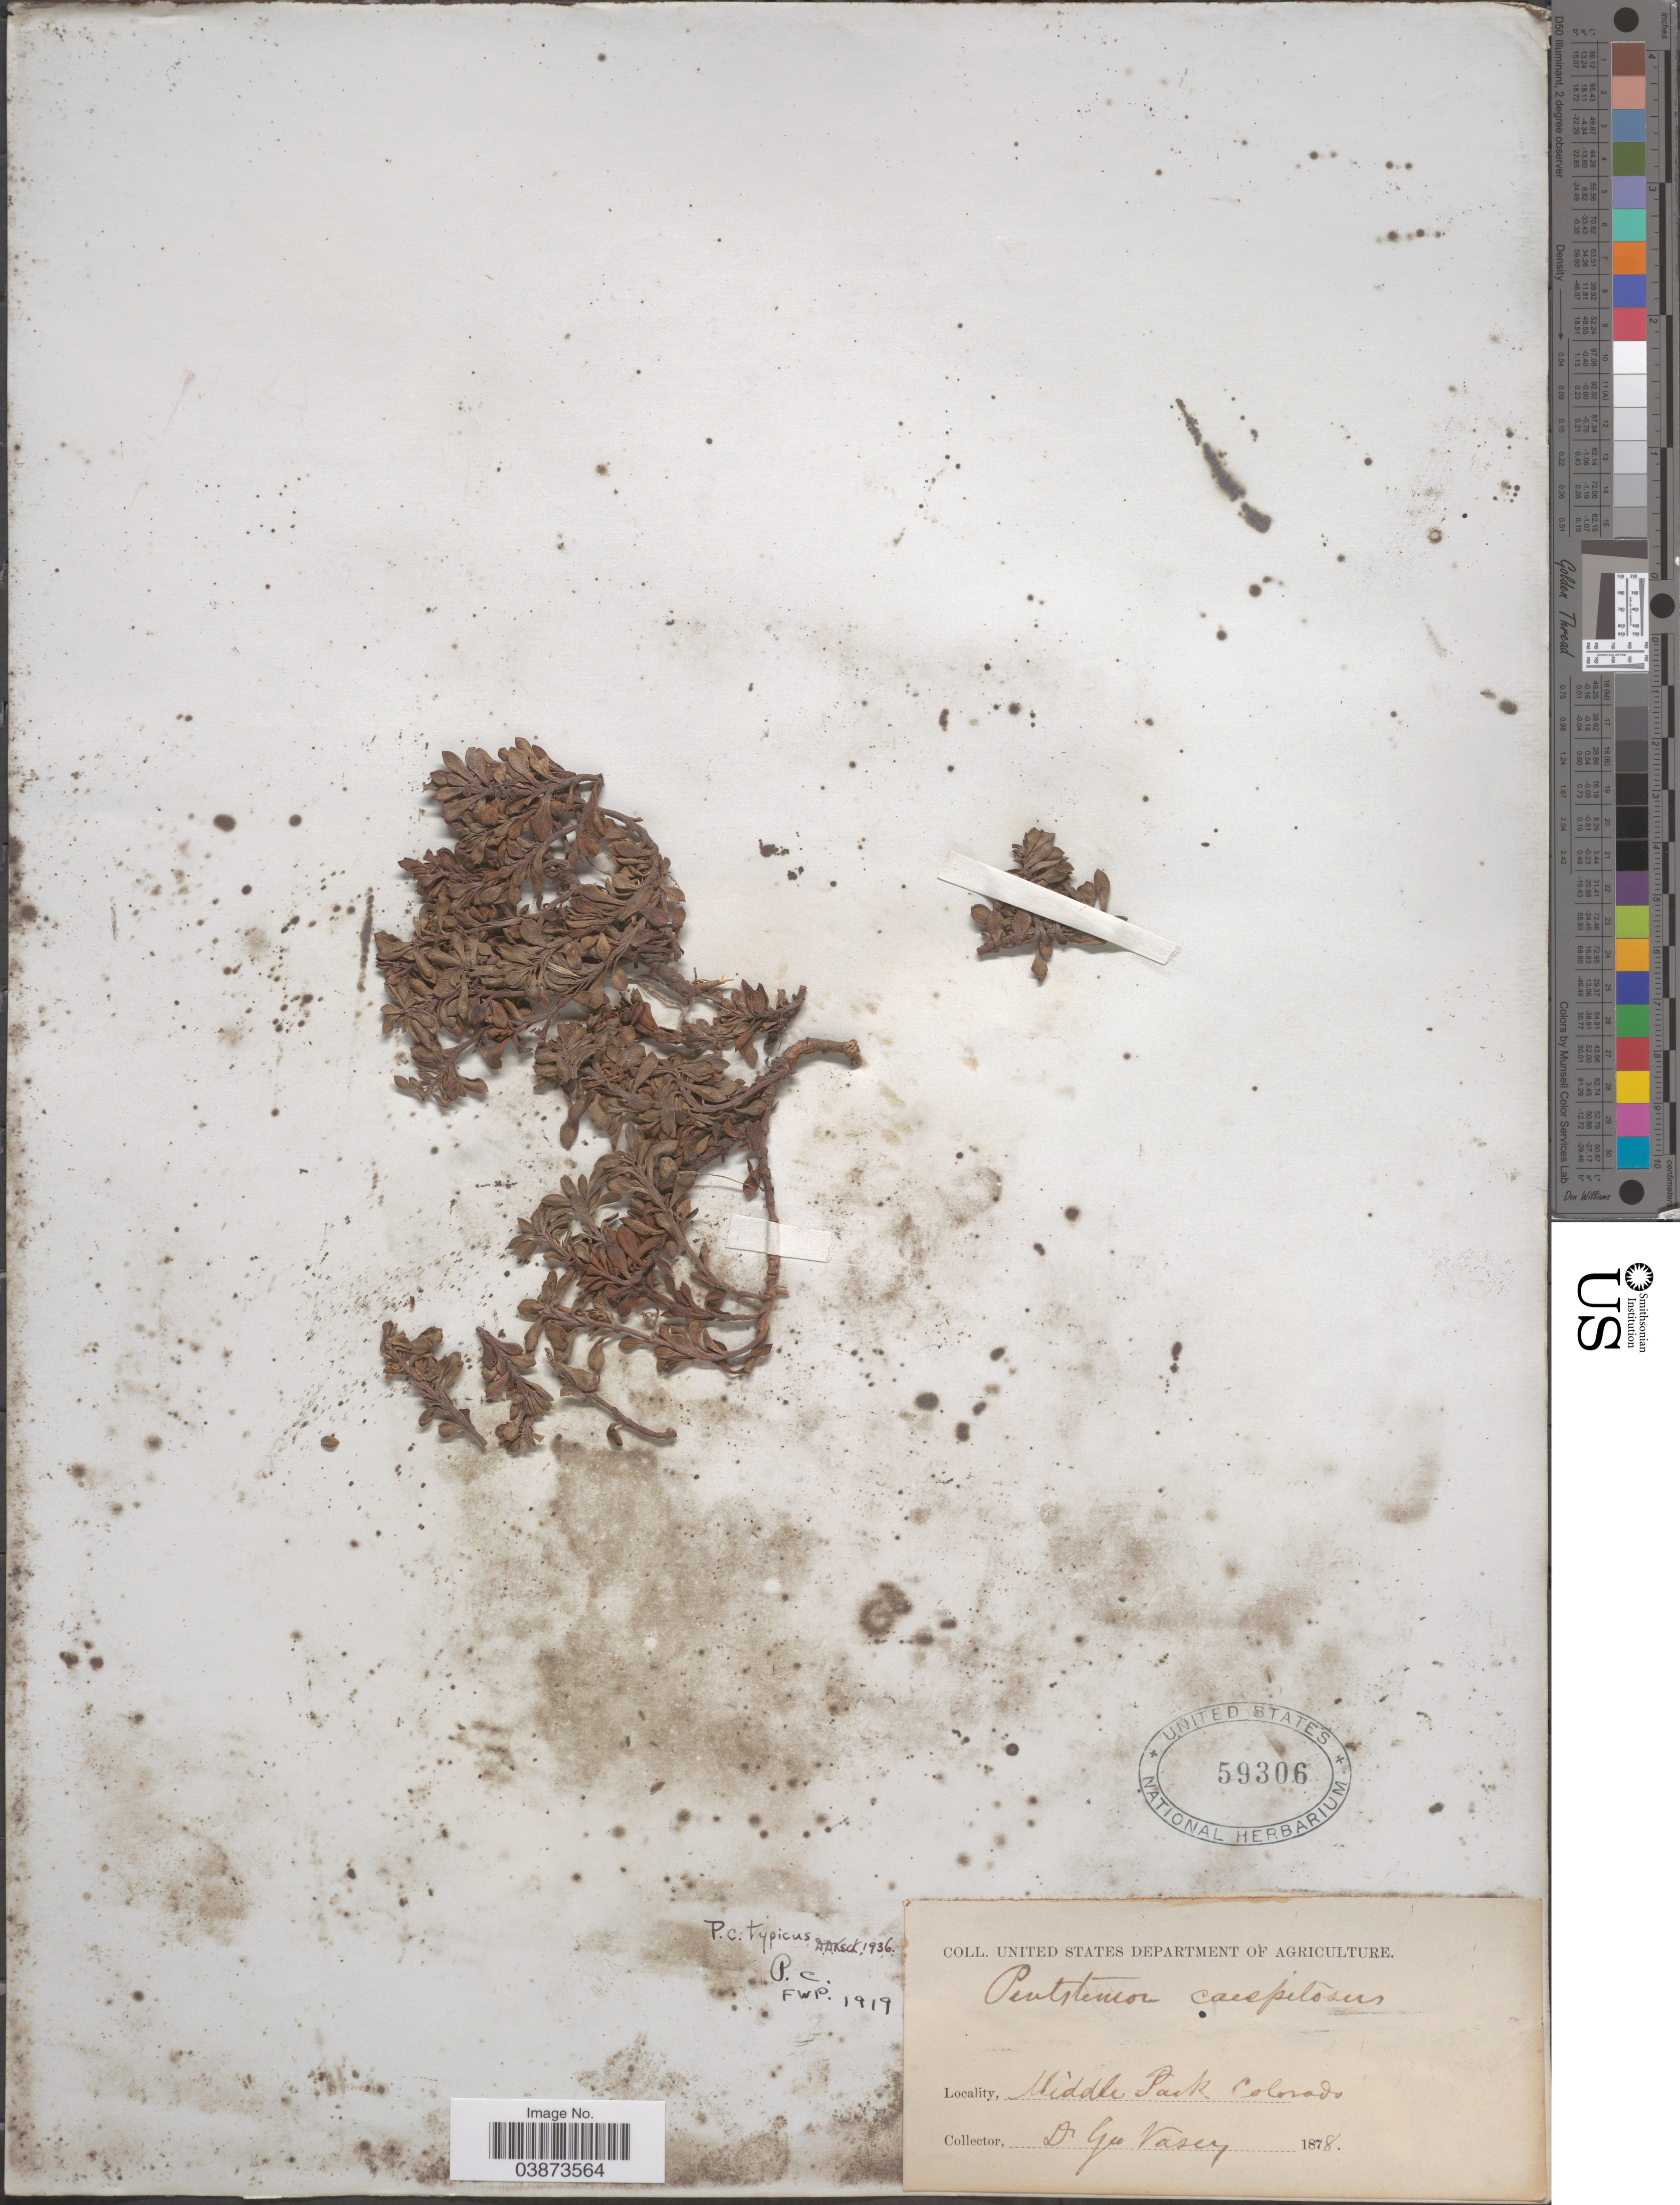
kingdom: Plantae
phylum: Tracheophyta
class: Magnoliopsida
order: Lamiales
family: Plantaginaceae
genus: Penstemon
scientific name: Penstemon caespitosus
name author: Nutt. ex A. Gray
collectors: G. R. Vasey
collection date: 1878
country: United States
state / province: Colorado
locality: Middle Park.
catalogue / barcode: US 59306